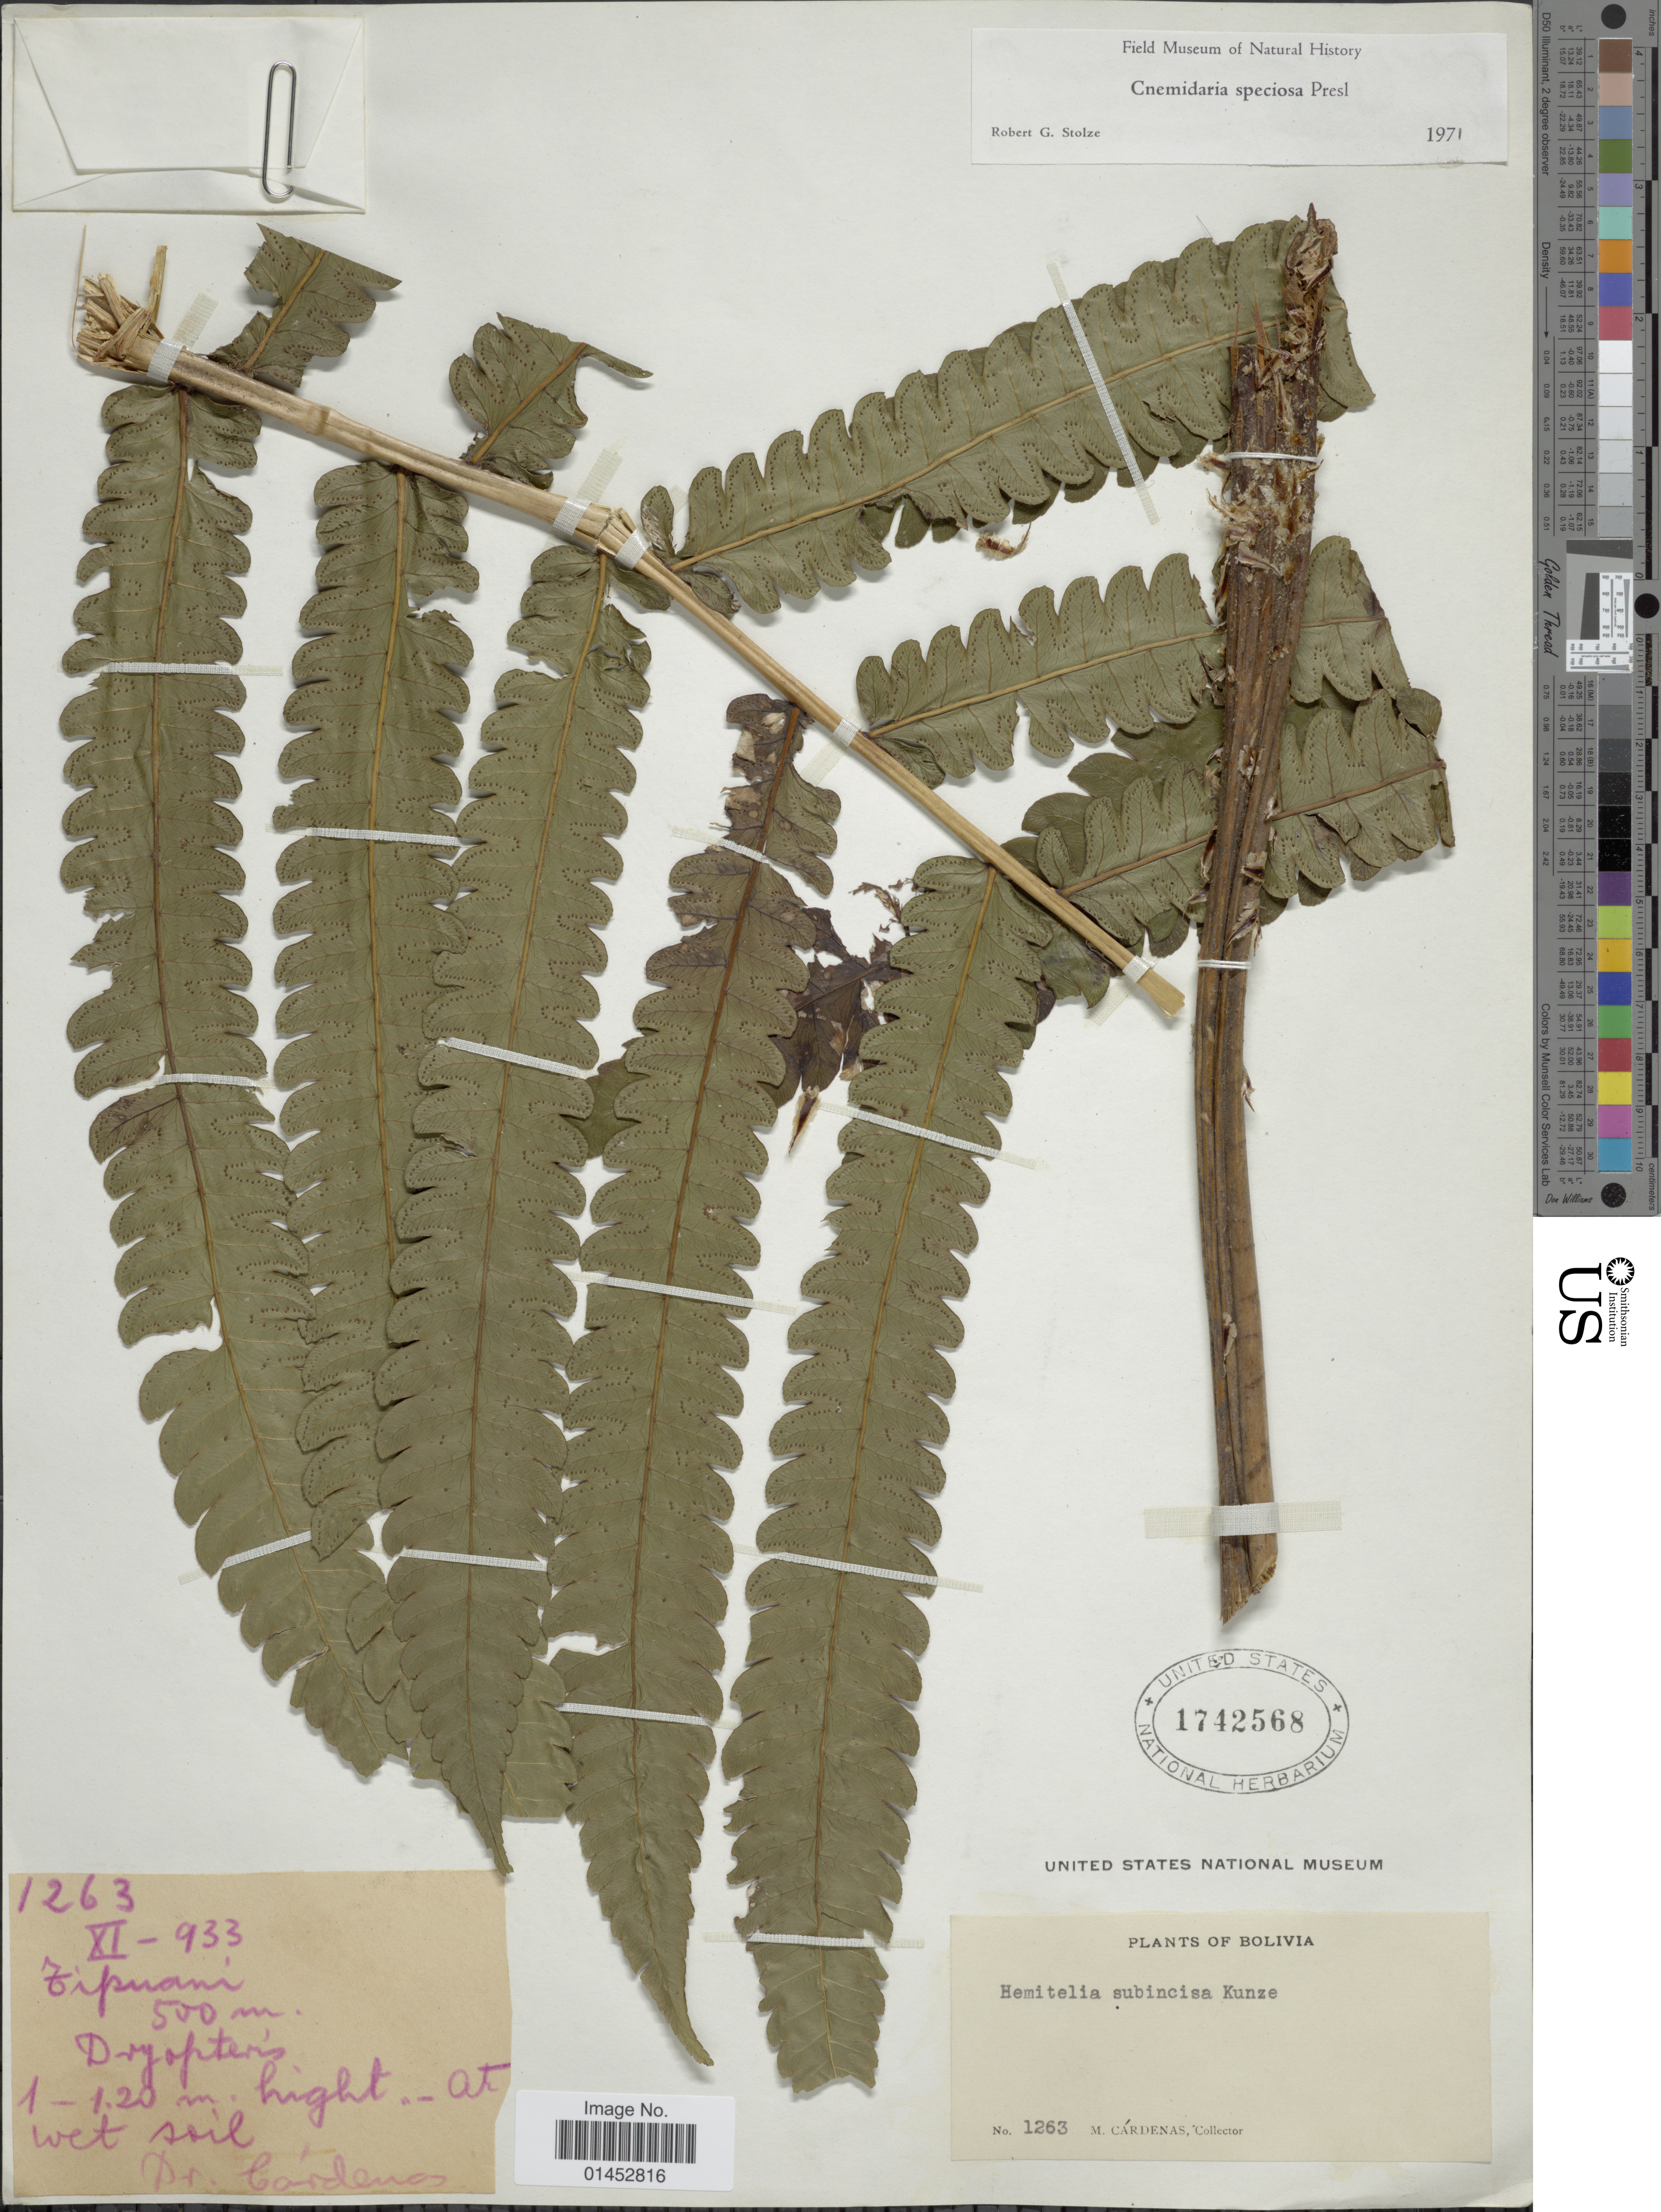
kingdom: Plantae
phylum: Tracheophyta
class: Polypodiopsida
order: Cyatheales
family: Cyatheaceae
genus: Cyathea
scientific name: Cyathea speciosa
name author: Humb. & Bonpl. ex Willd.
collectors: M. Cárdenas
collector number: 1263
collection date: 1933-11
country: Bolivia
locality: Tipuani. In wet soil.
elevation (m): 500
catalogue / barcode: US 1742568